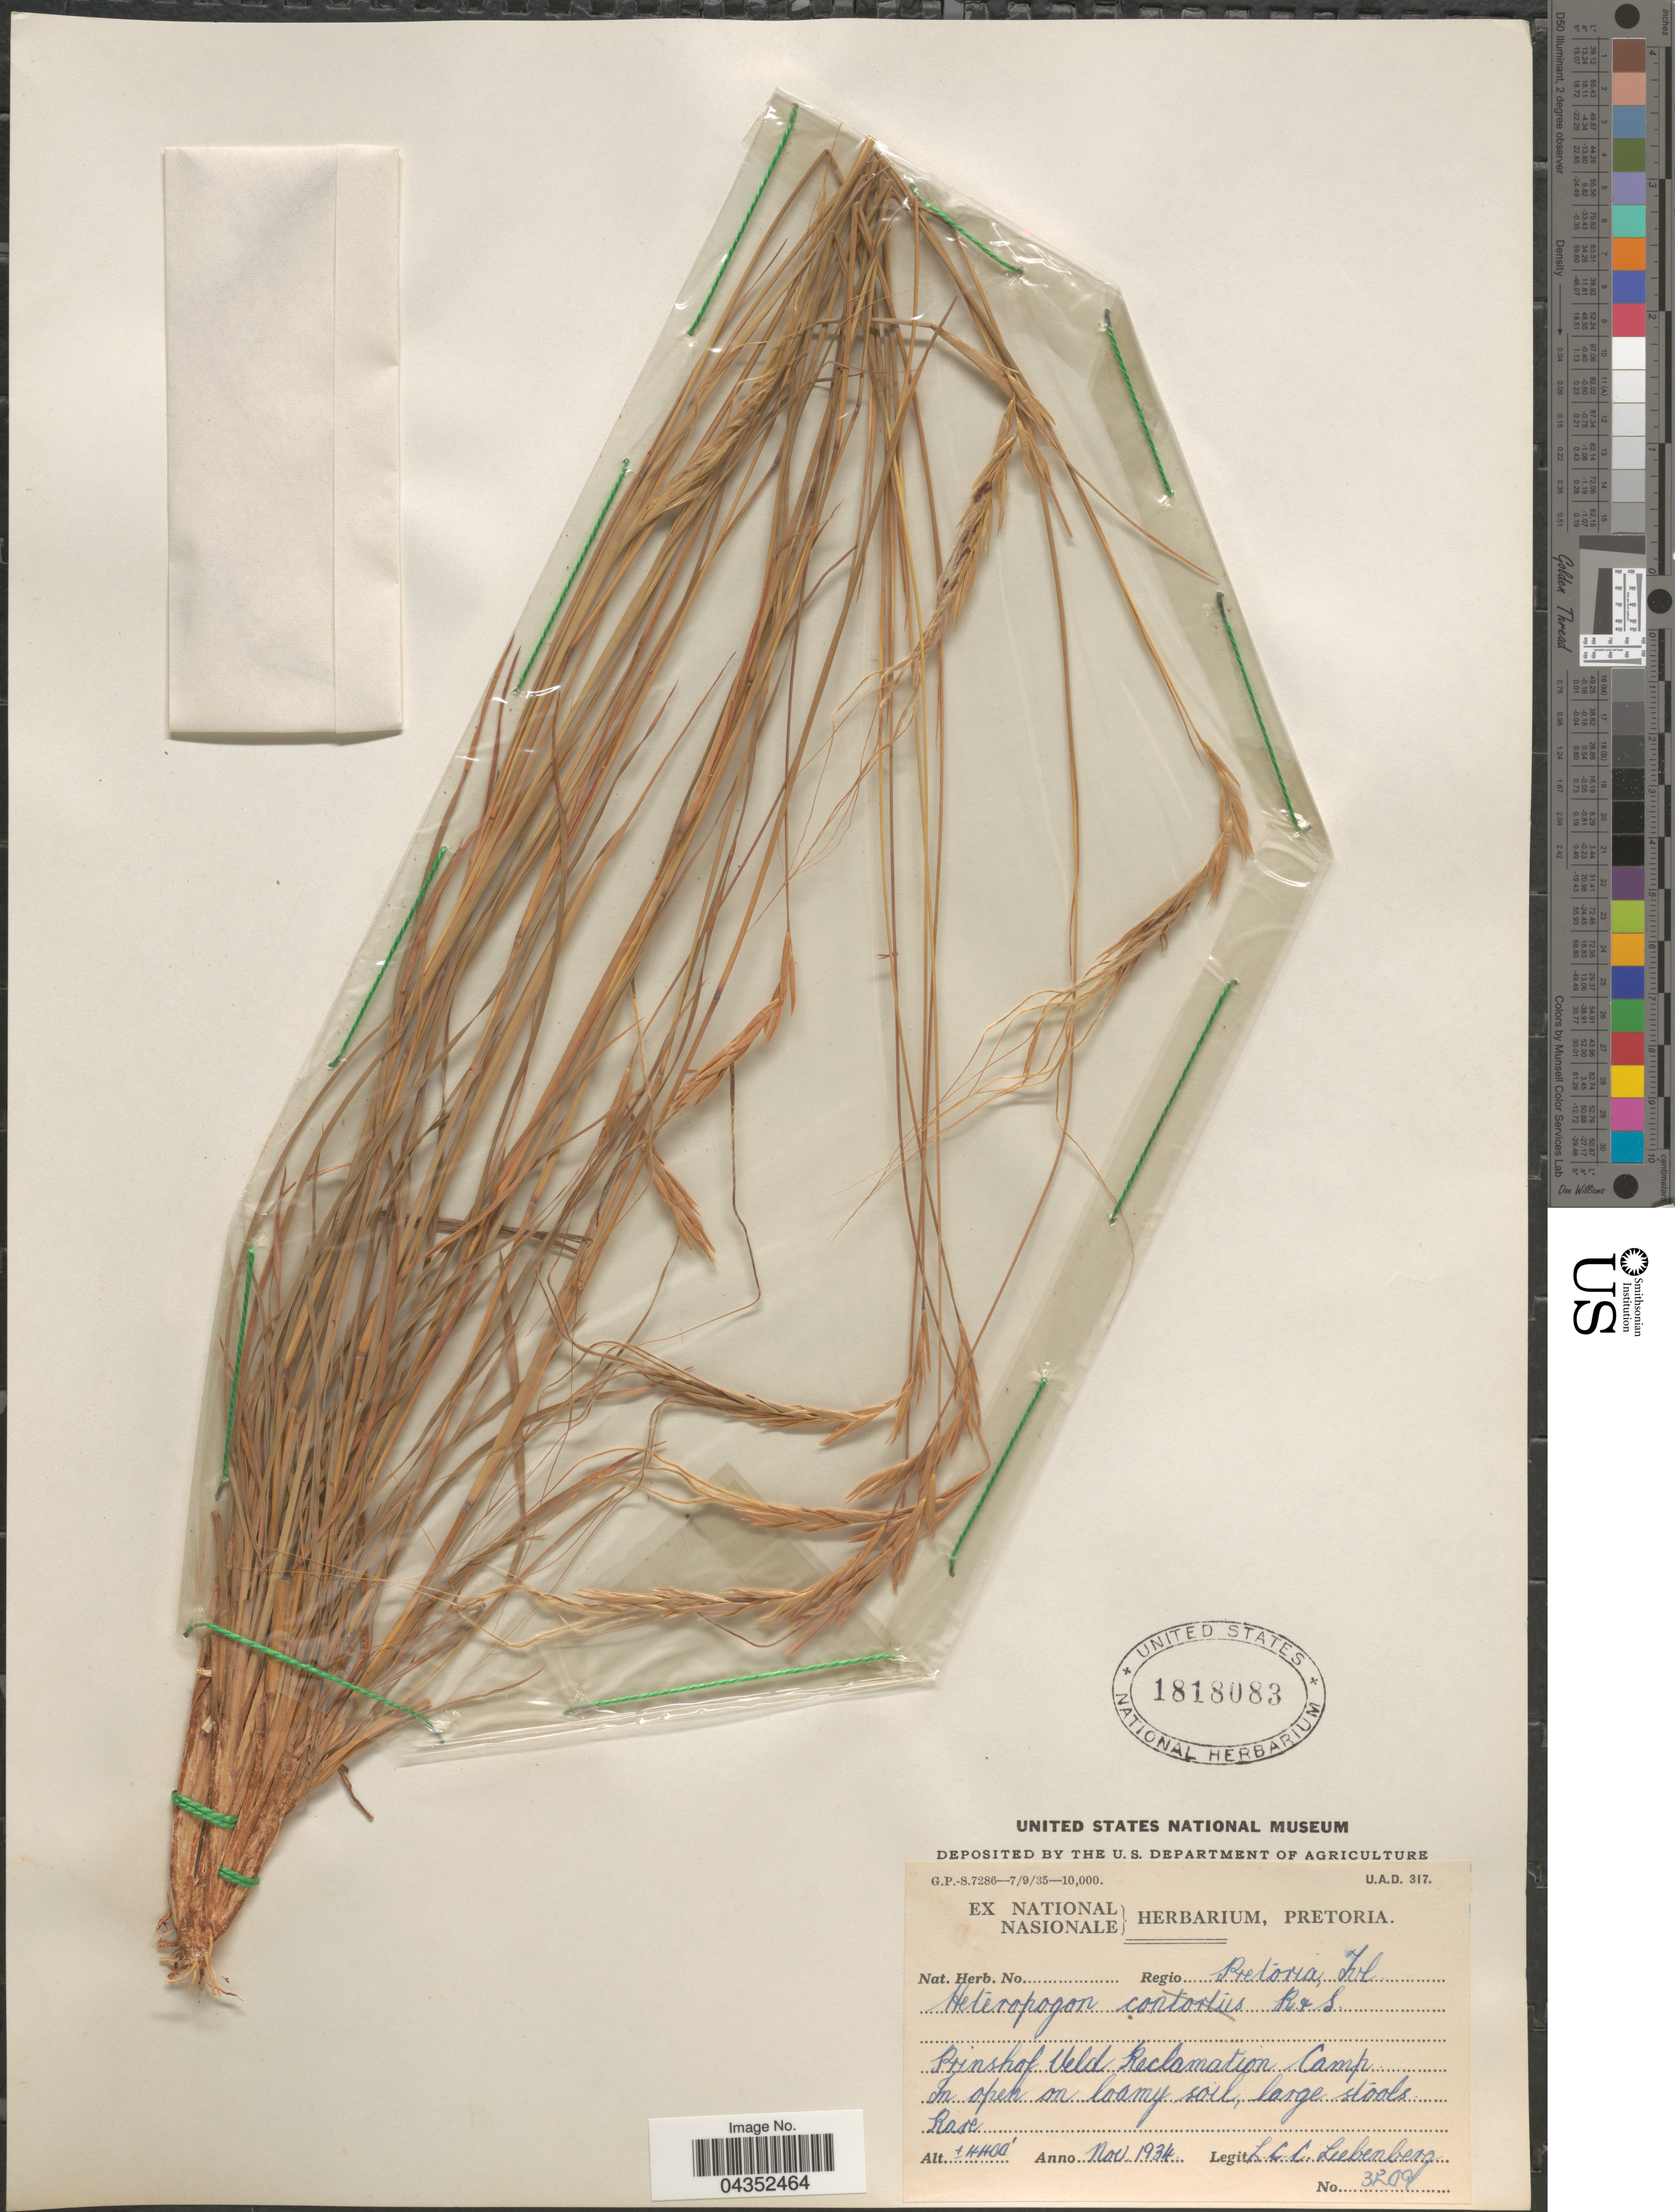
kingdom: Plantae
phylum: Tracheophyta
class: Liliopsida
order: Poales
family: Poaceae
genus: Heteropogon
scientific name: Heteropogon contortus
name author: (L.) P. Beauv. ex Roem. & Schult.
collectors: L. Liebenberg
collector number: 3209*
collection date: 1934-11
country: South Africa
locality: Regio Pretoria, Tvl. Prinshof Veld Reclamation Camp. In open on loamy soil.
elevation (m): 1341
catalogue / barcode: US 1818083